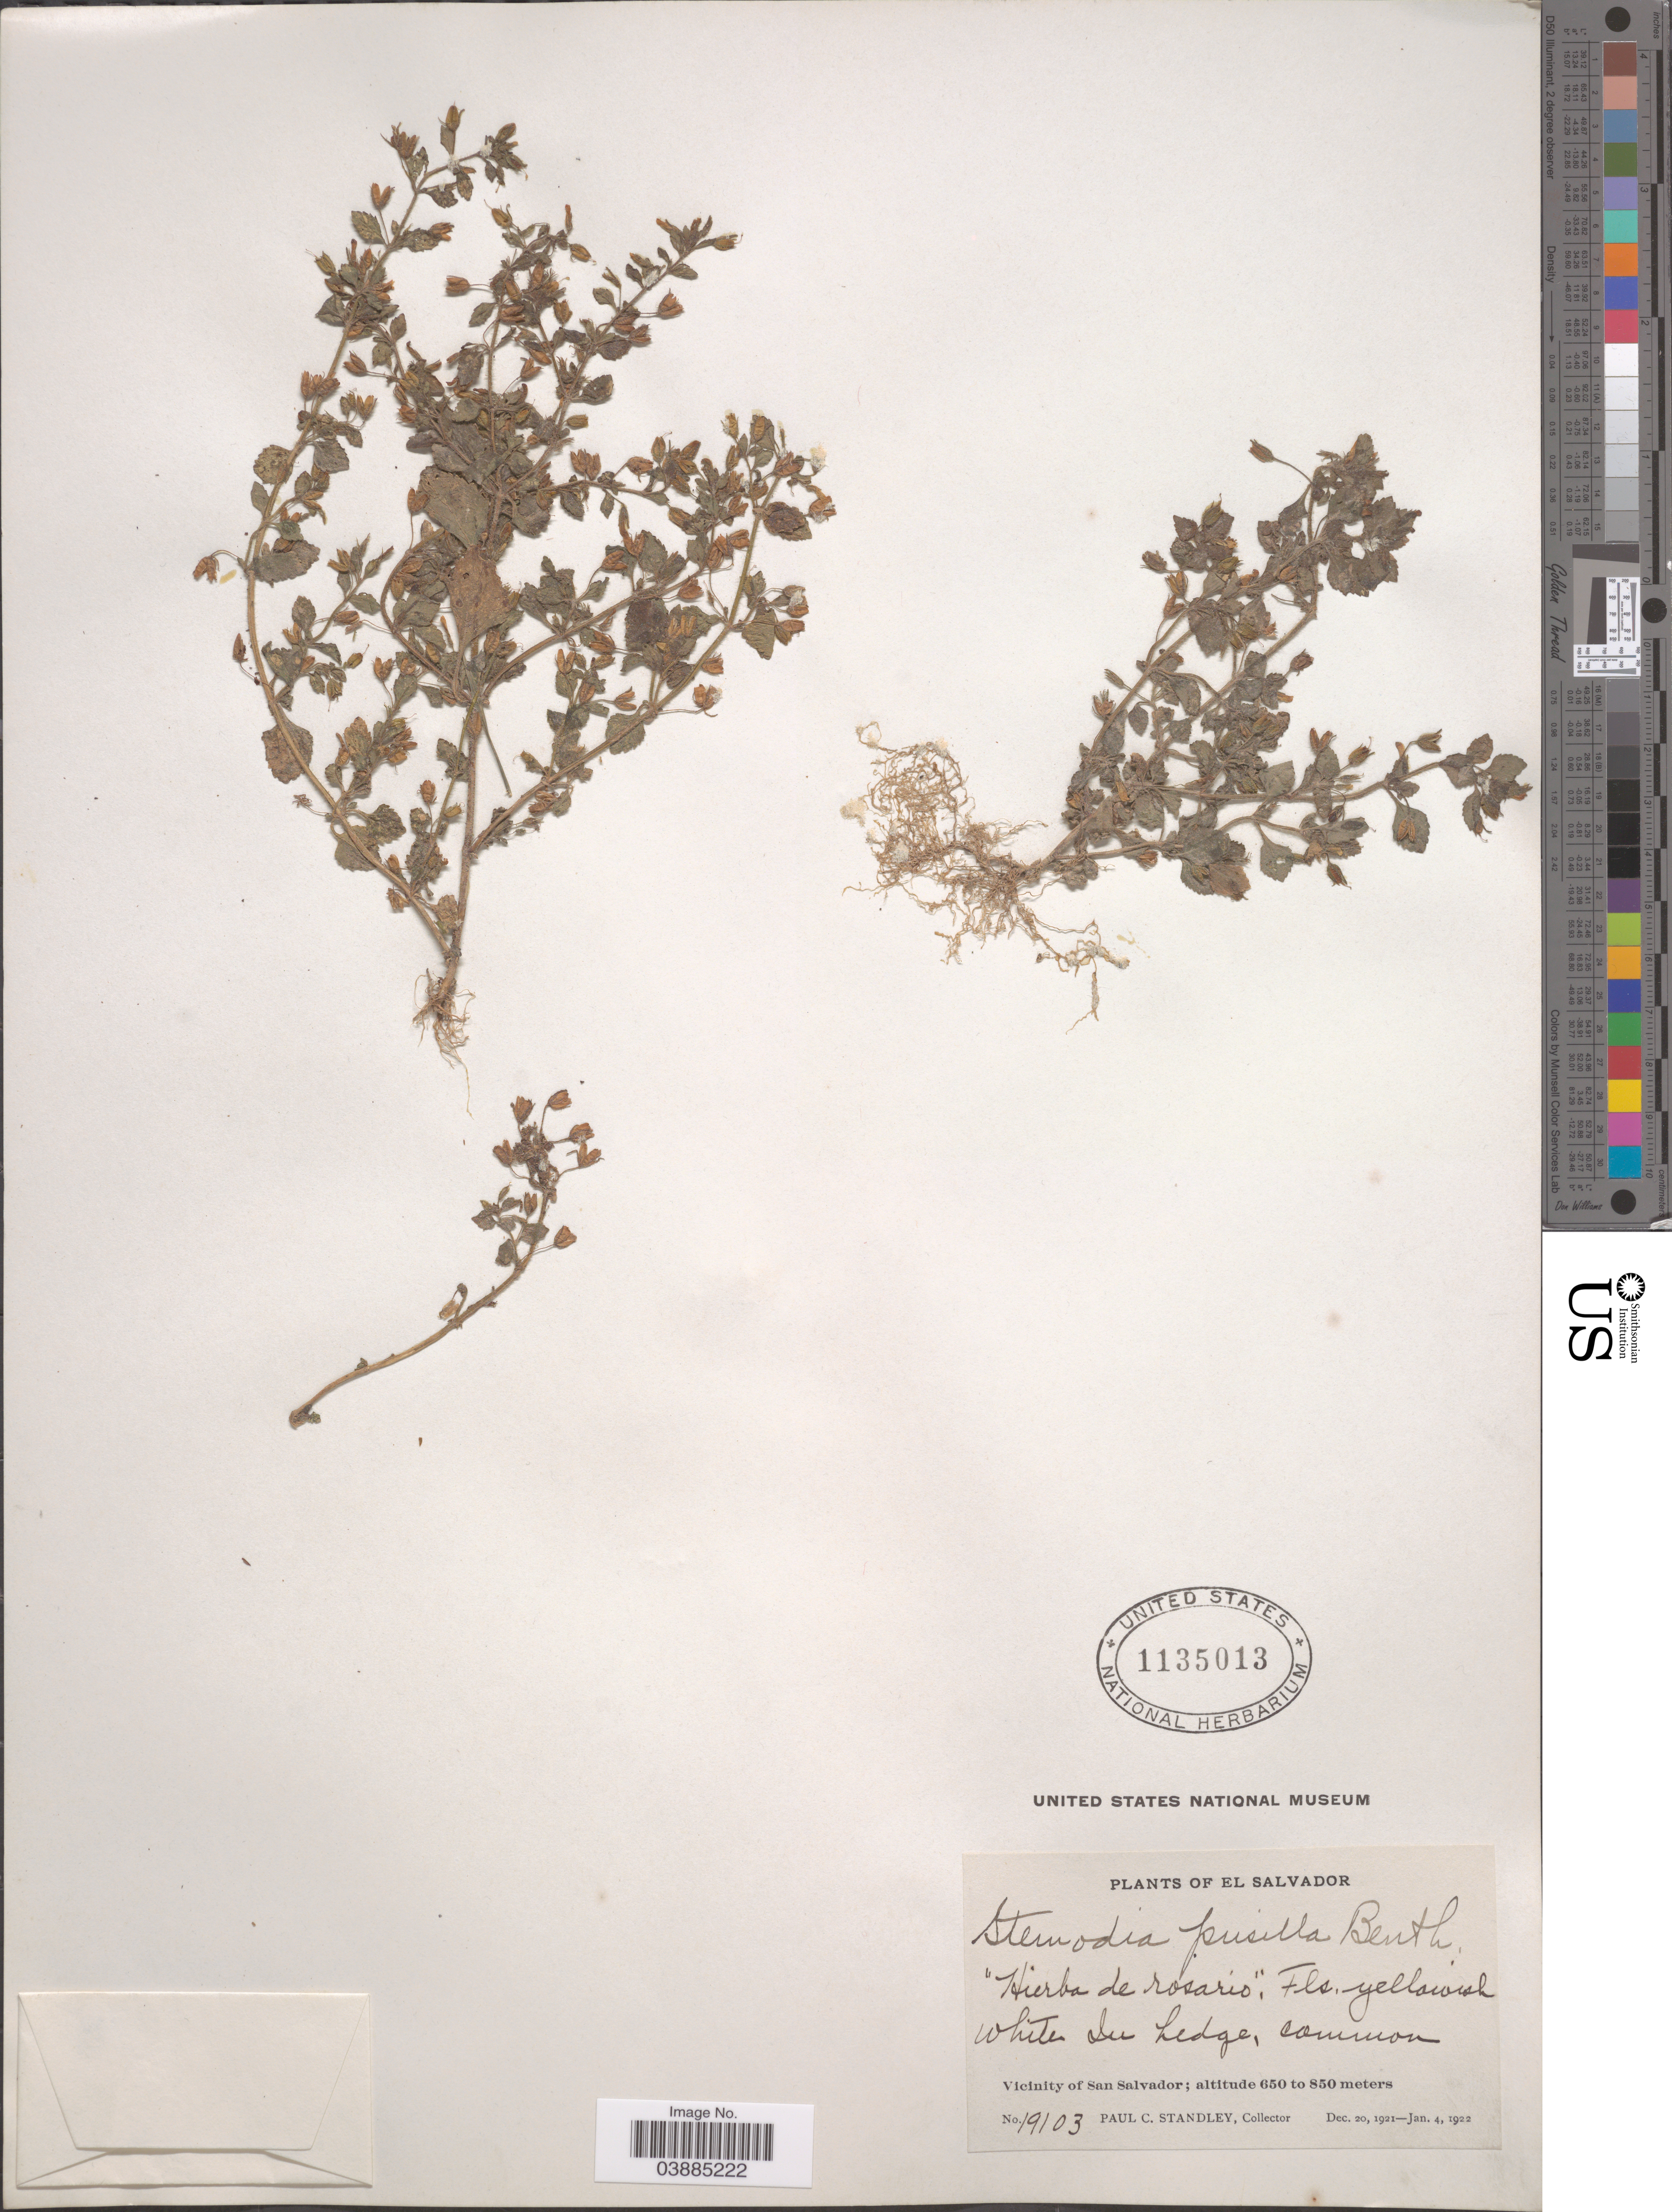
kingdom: Plantae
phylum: Tracheophyta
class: Magnoliopsida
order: Lamiales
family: Plantaginaceae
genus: Stemodia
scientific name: Stemodia pusilla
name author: Benth.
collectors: P. C. Standley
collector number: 19103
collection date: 1921-12-20/1922-01-04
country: El Salvador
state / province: San Salvador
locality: Vicinity of San Salvador.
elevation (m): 650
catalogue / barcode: US 1135013